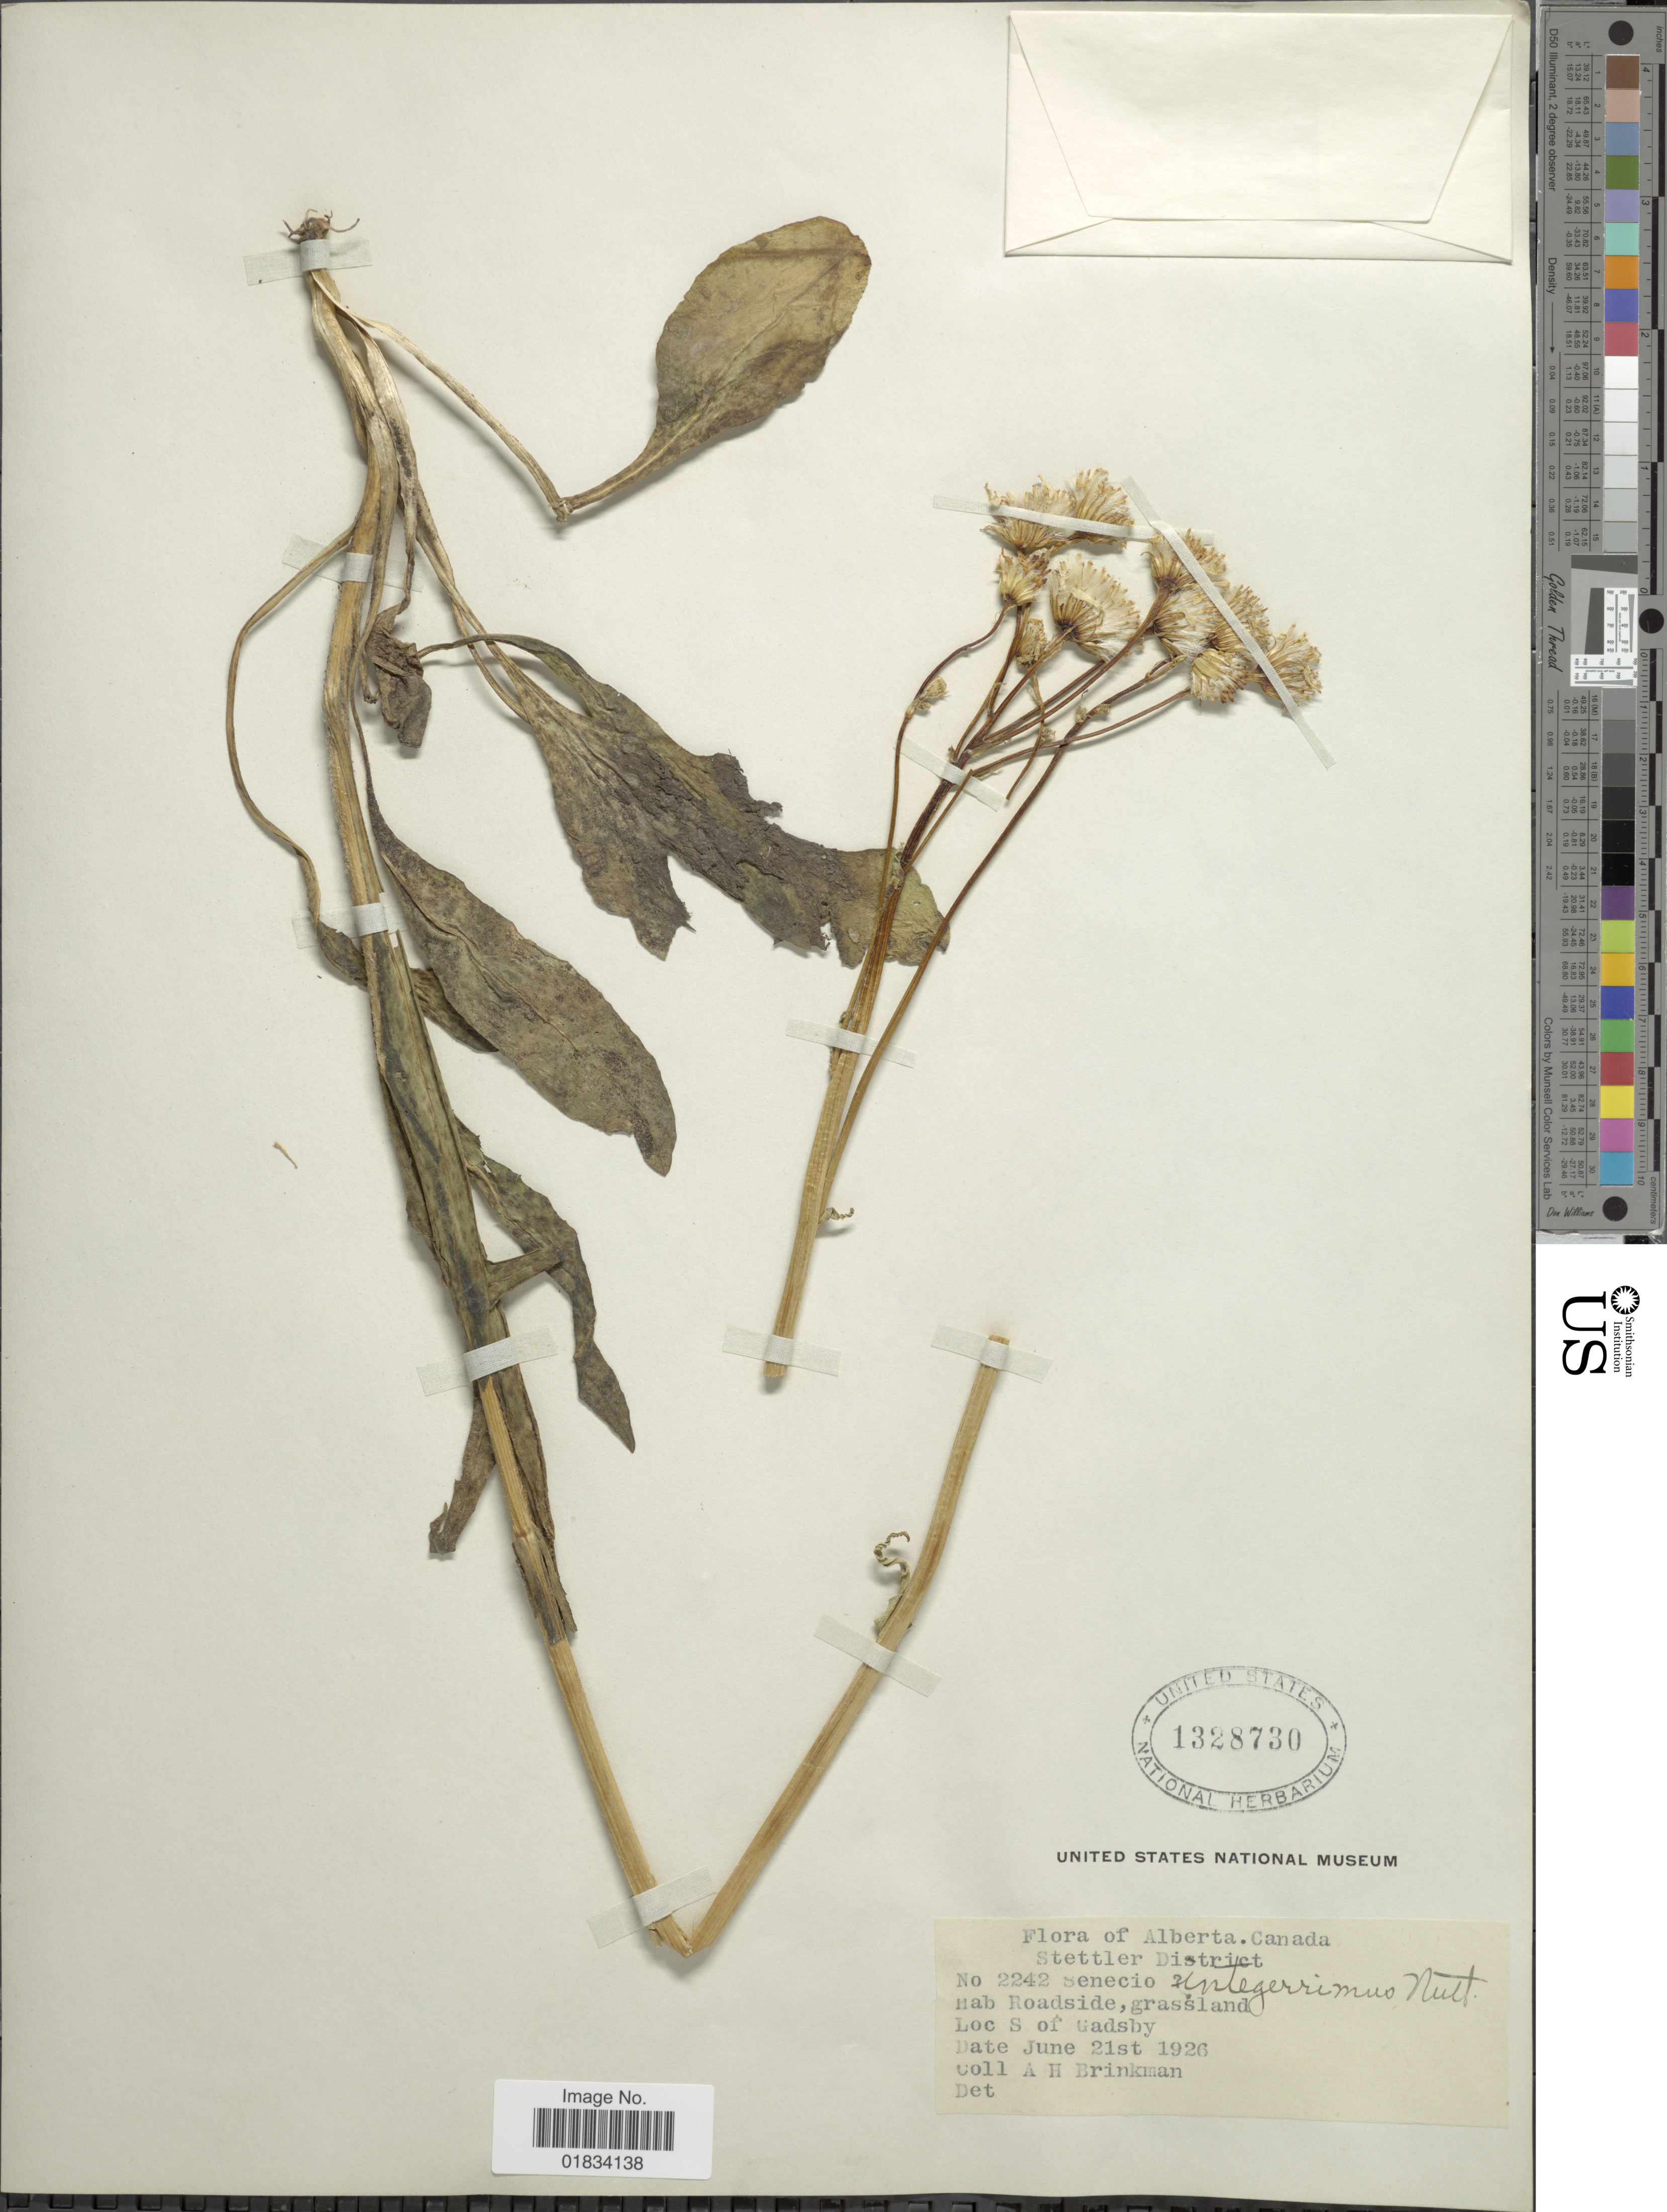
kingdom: Plantae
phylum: Tracheophyta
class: Magnoliopsida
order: Asterales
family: Asteraceae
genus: Senecio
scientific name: Senecio integerrimus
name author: Nutt.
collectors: A. Brinkman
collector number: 2242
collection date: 1926-06-21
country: Canada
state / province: Alberta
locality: Stettler District, S of Gadsby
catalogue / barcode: US 1328730